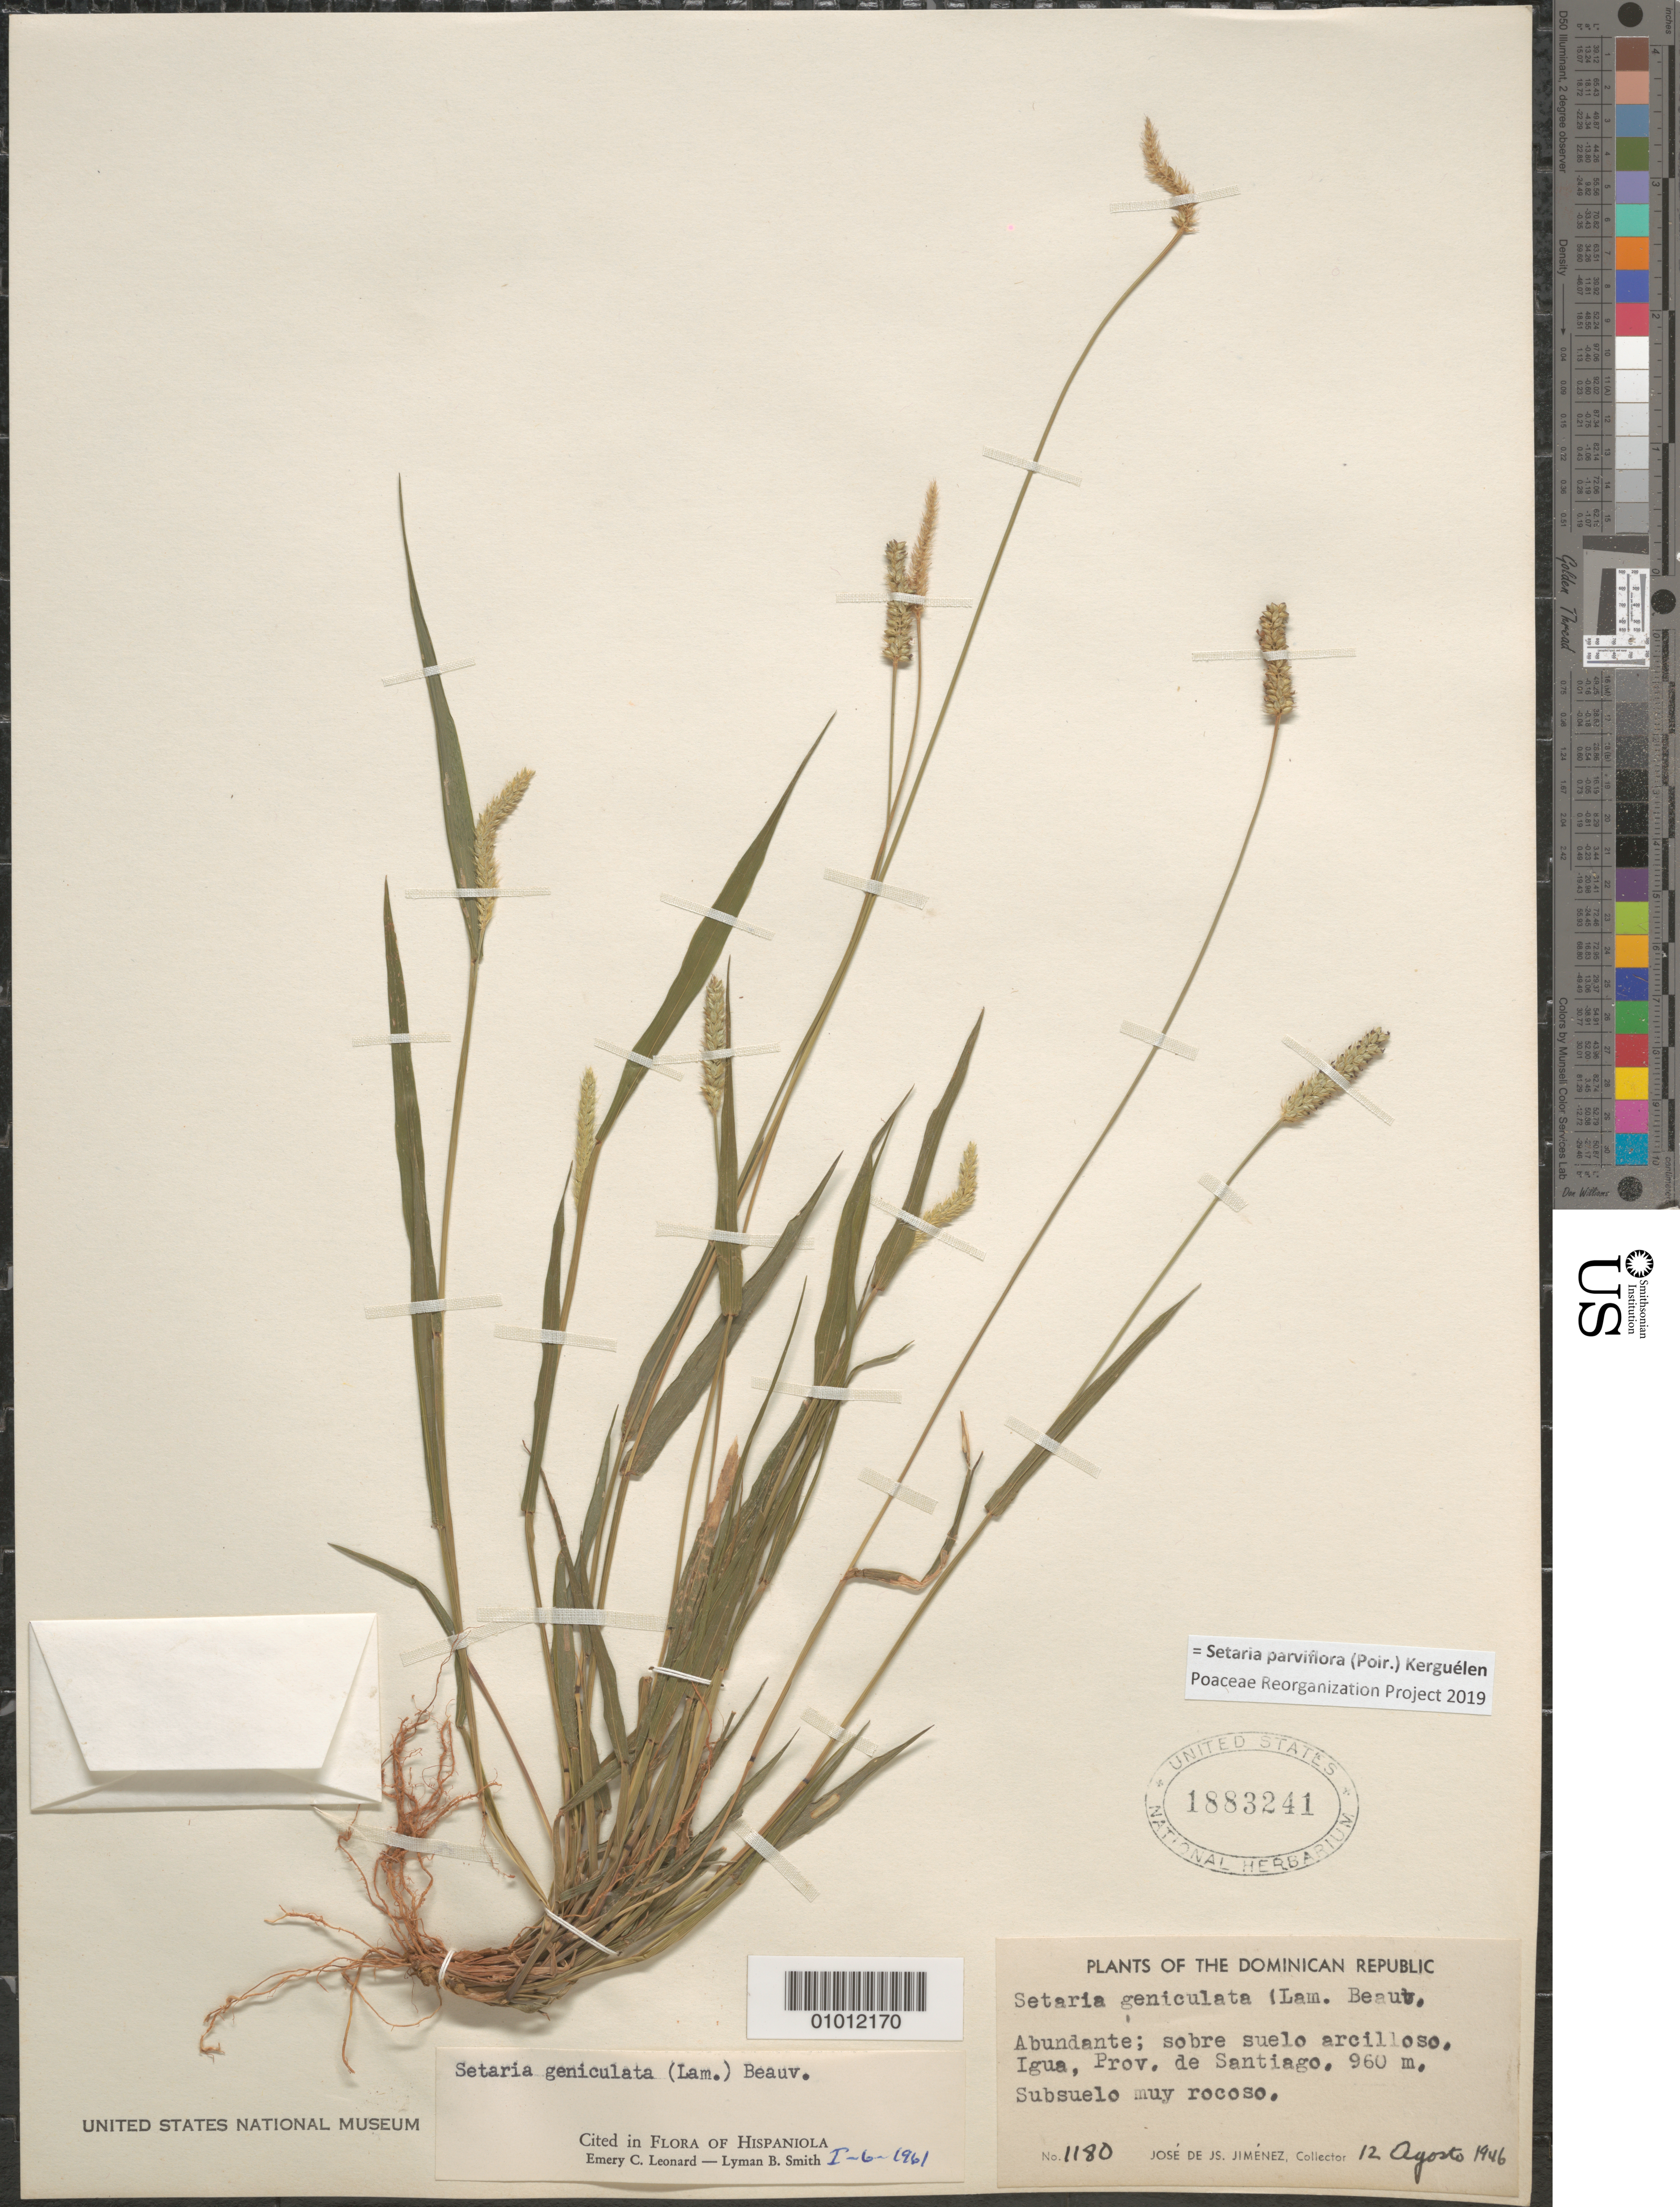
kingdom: Plantae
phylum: Tracheophyta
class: Liliopsida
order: Poales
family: Poaceae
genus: Setaria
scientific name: Setaria parviflora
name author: (Poir.) Kerguélen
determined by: Poaceae Reorganization Project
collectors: J. J. Jiménez Almonte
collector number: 1180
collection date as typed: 12 Aug 1946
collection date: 1946-08-12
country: Dominican Republic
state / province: Santiago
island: Hispaniola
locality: Igua, Prov. de Santiago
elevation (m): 960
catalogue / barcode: US 1883241